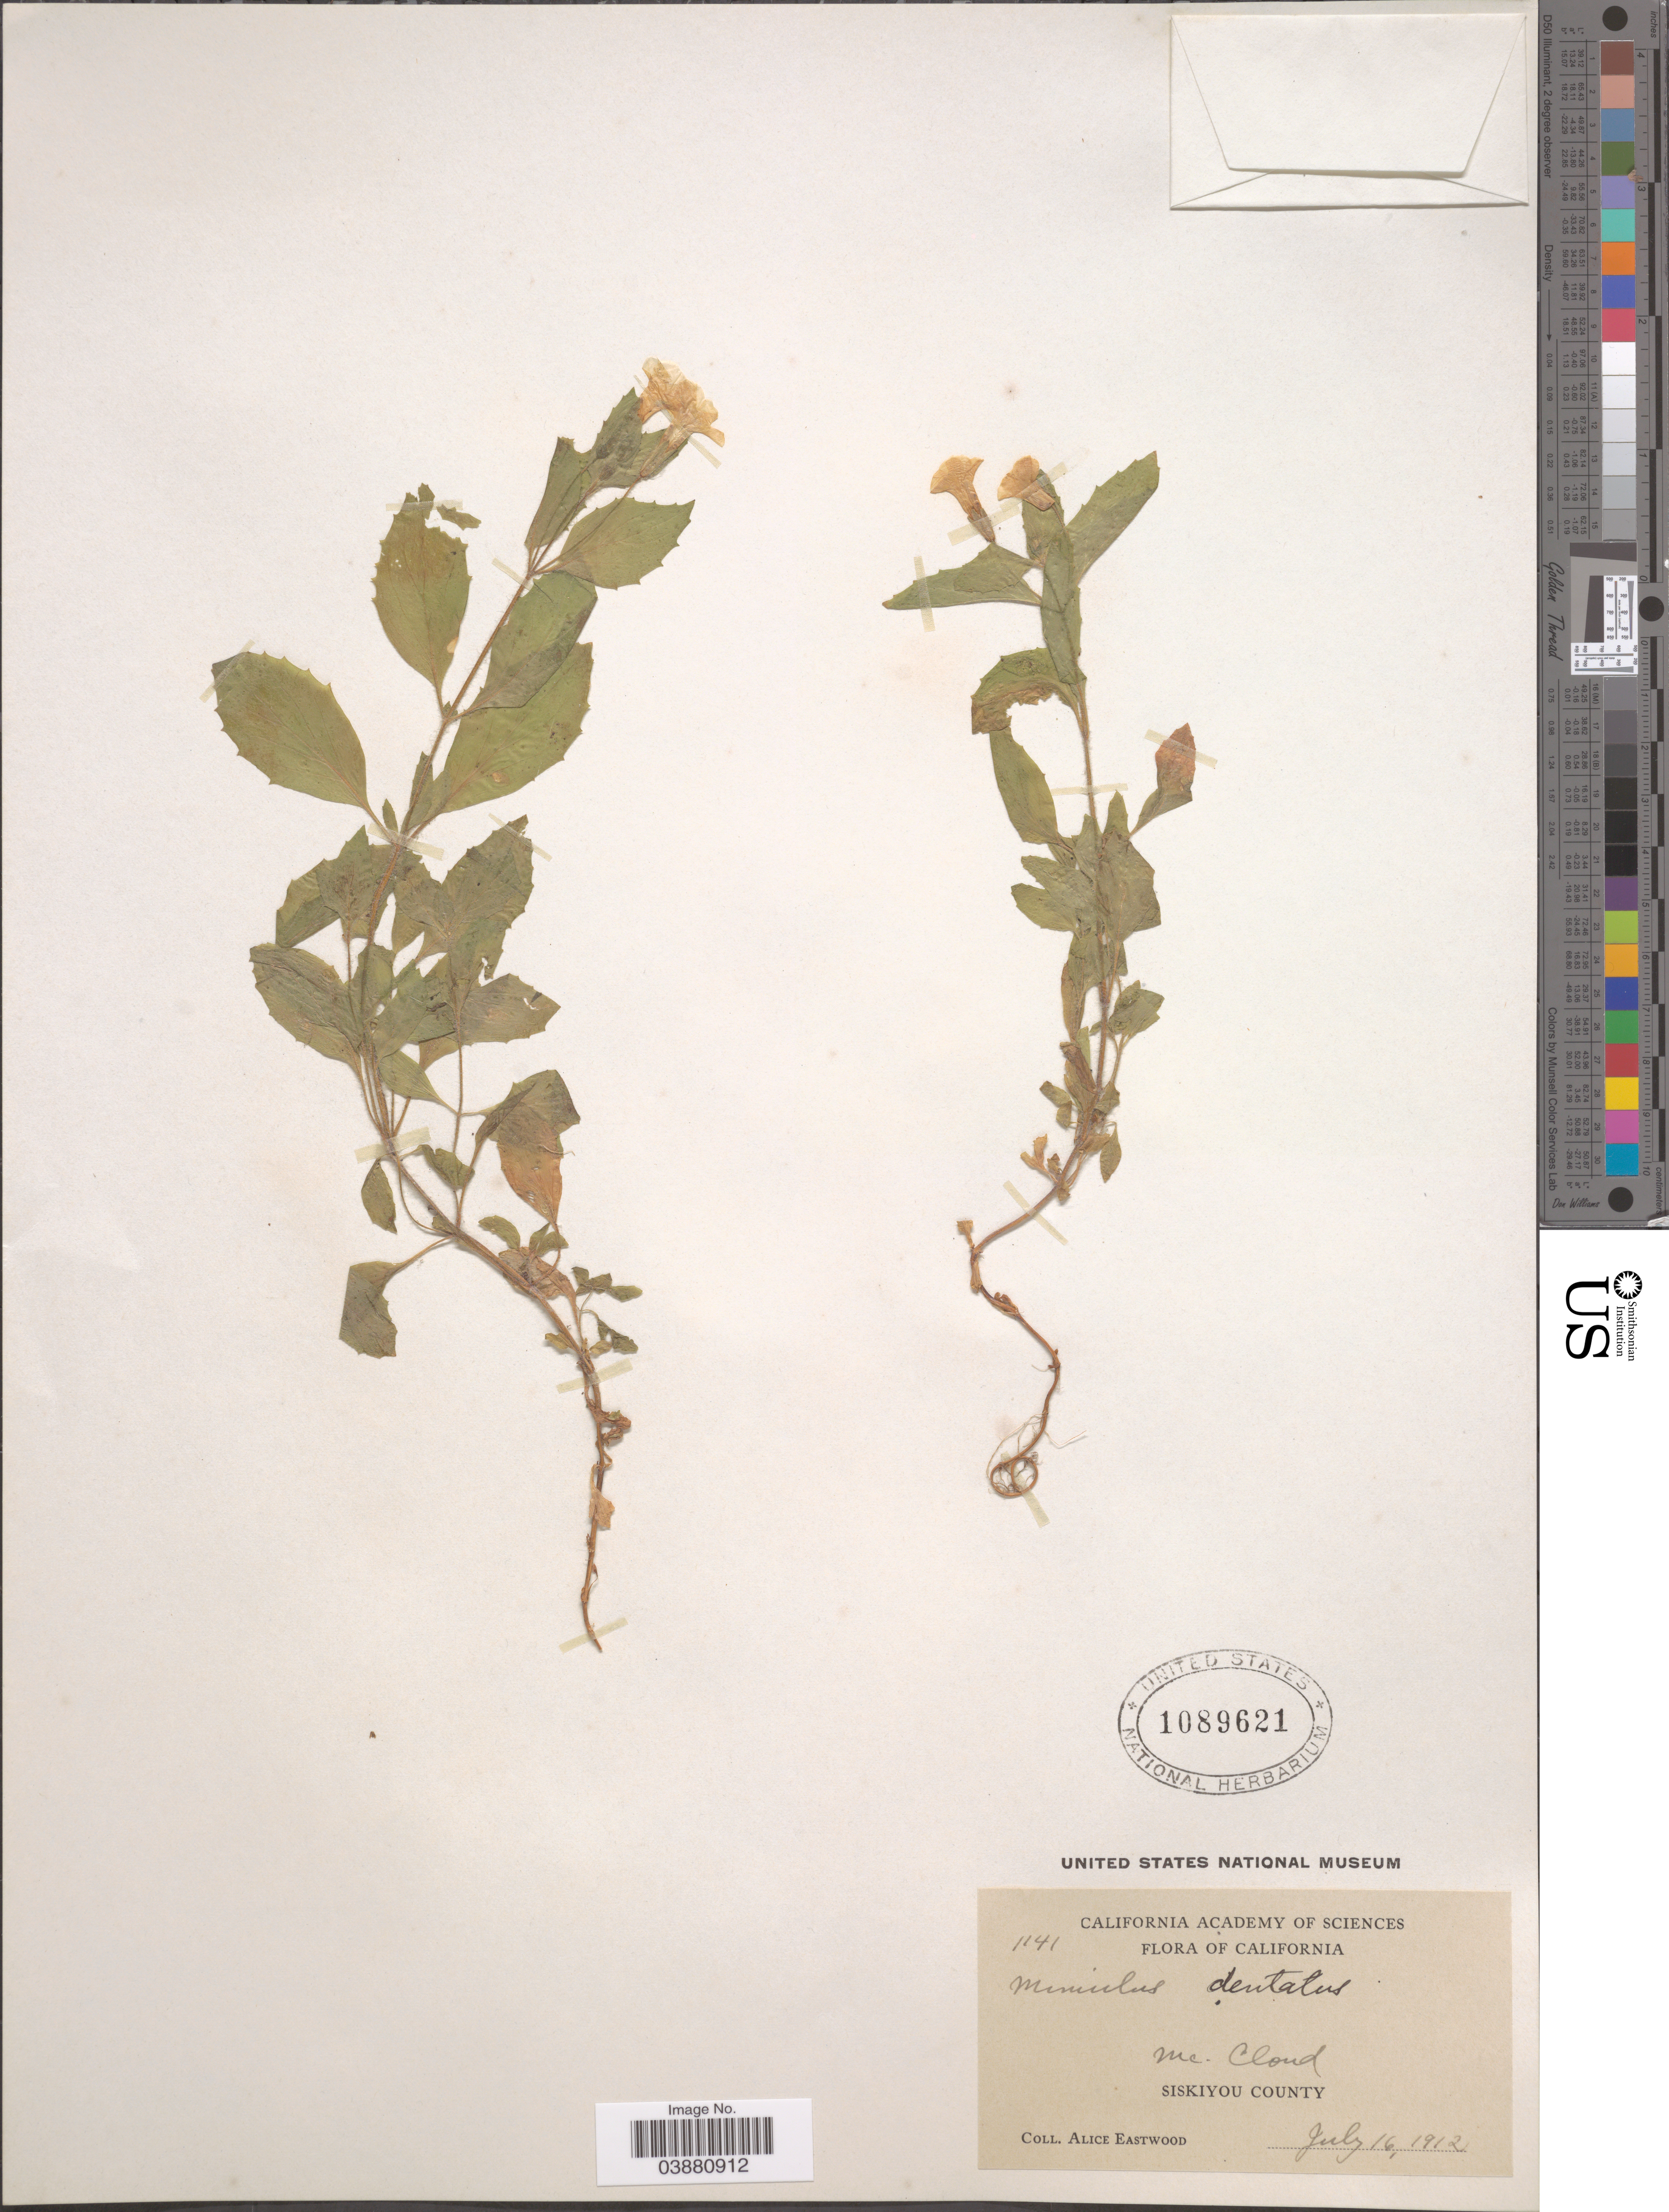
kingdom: Plantae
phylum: Tracheophyta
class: Magnoliopsida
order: Lamiales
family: Phrymaceae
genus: Mimulus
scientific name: Mimulus dentatus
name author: Nutt. ex Benth.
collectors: A. Eastwood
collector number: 1141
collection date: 1912-07-16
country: United States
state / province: California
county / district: Siskiyou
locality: Mc. Cloud, Siskiyou County.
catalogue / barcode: US 1089621